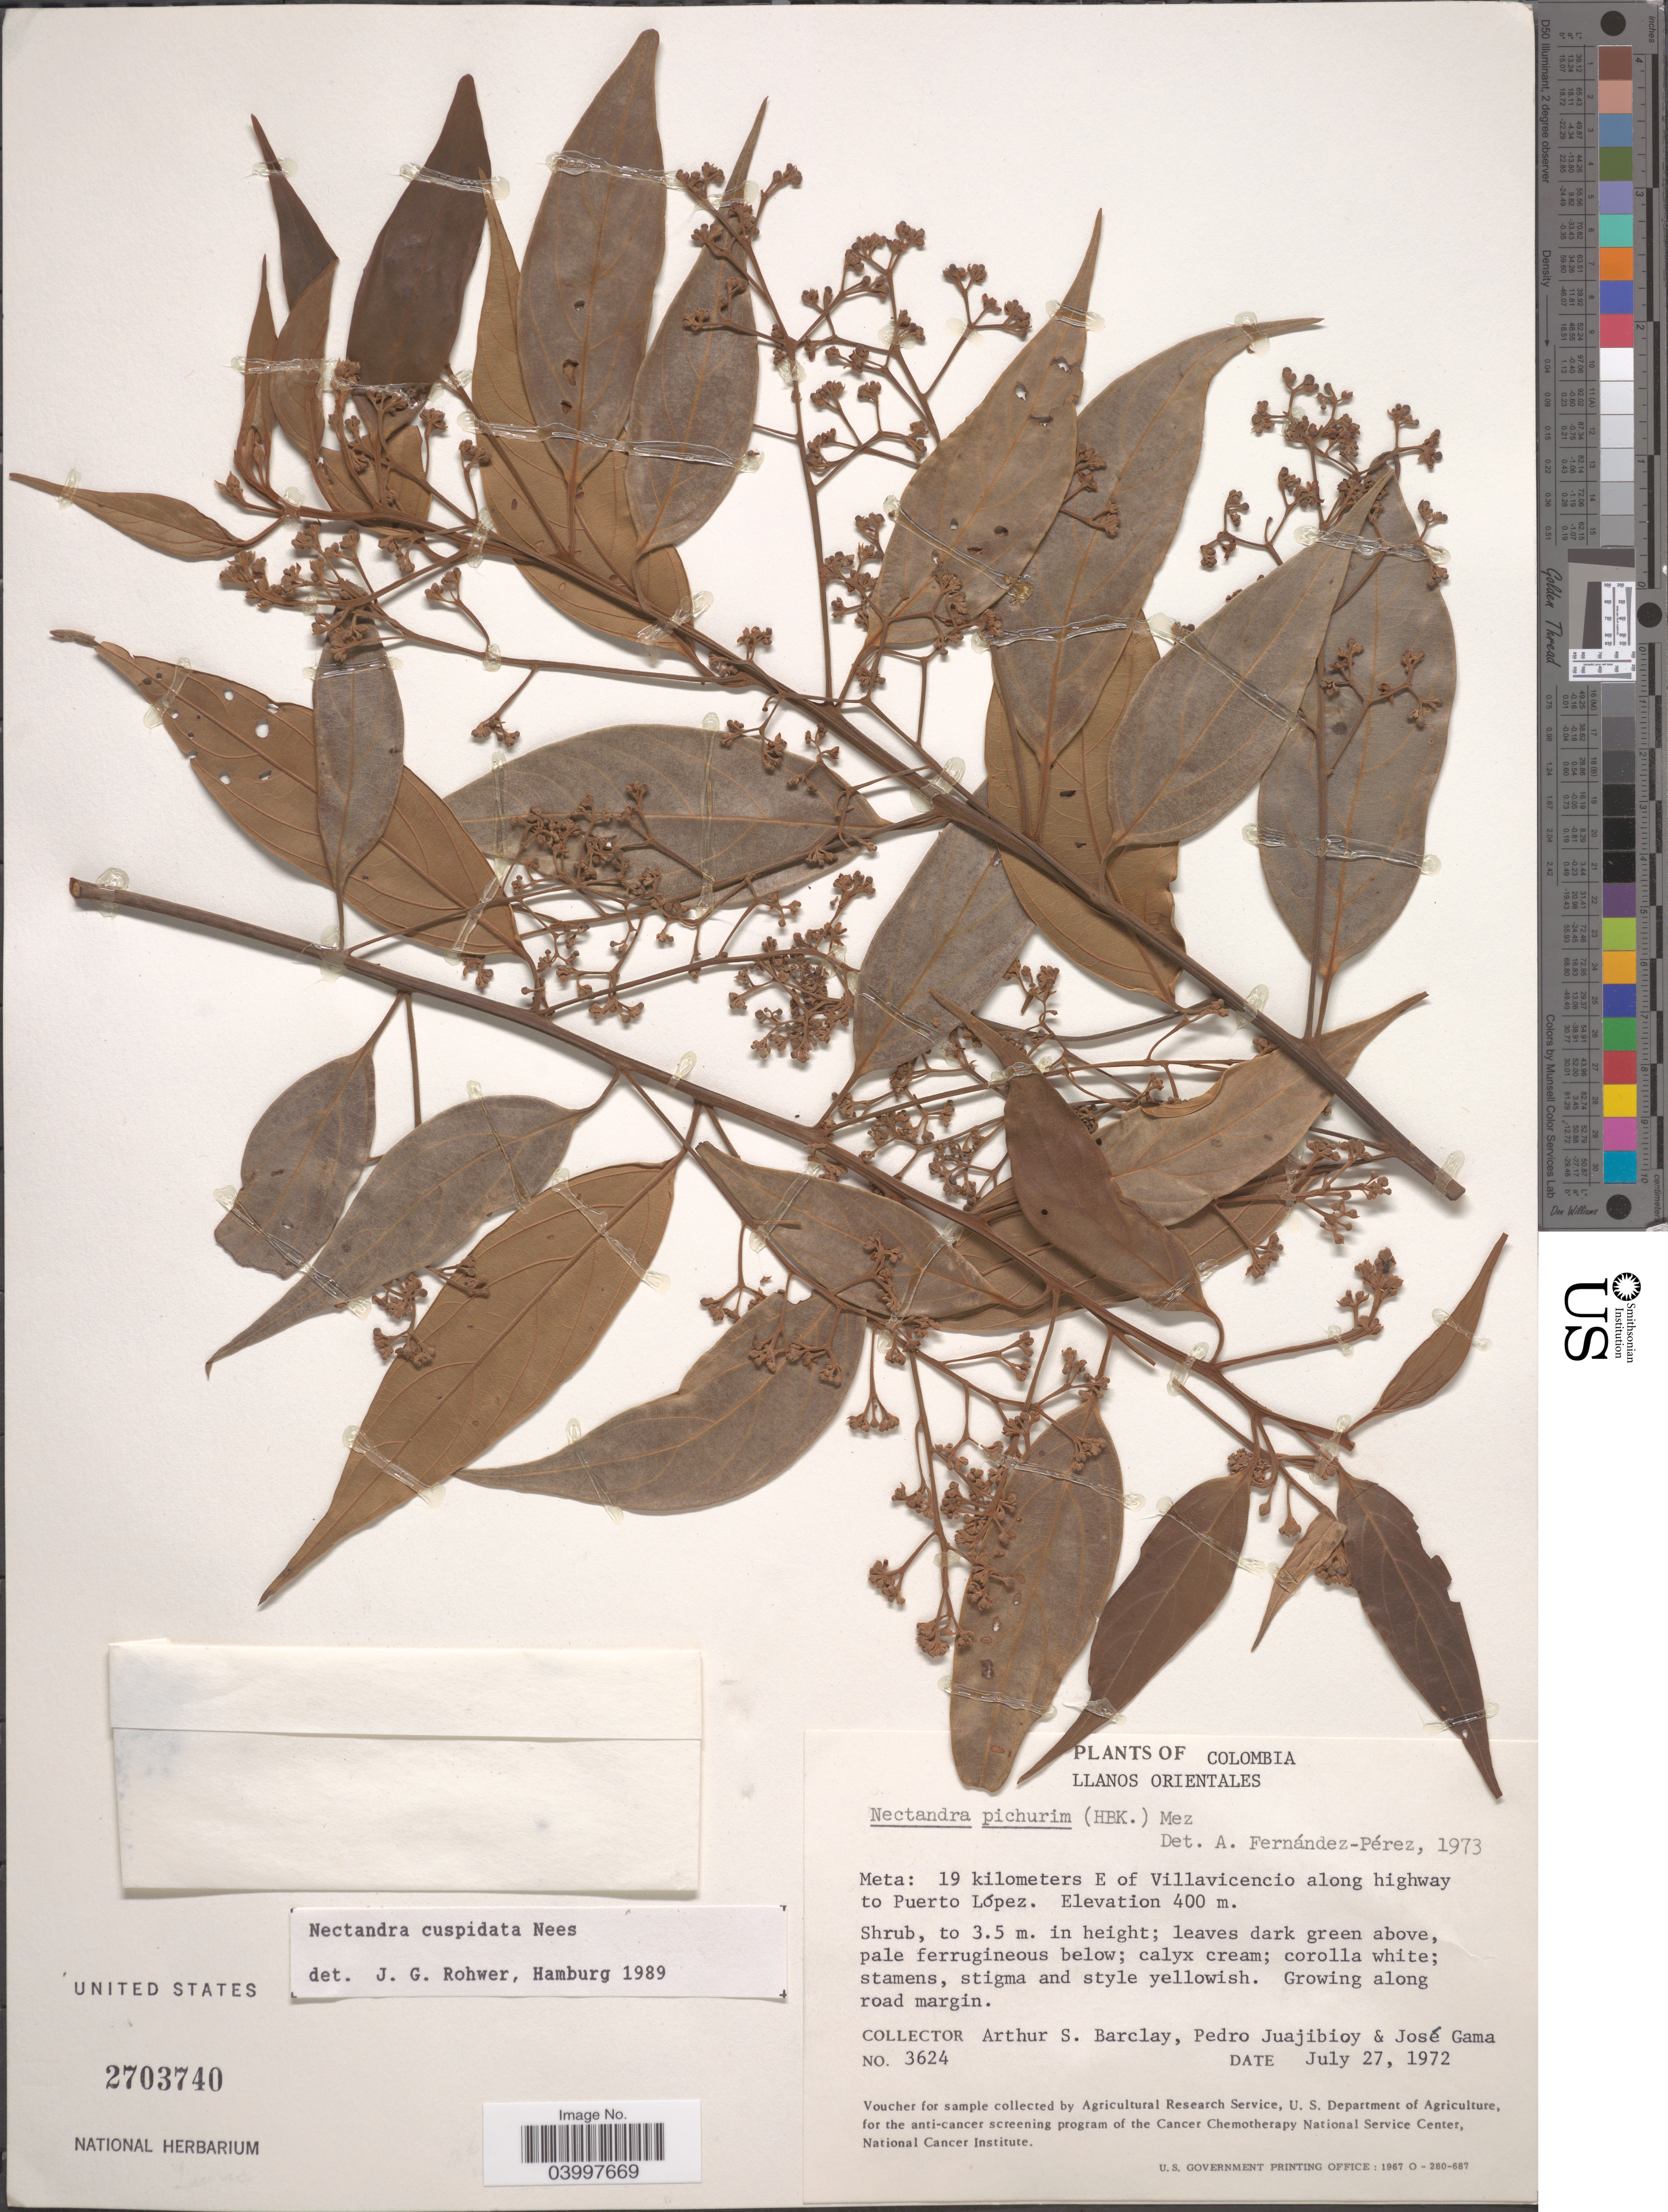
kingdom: Plantae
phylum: Tracheophyta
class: Magnoliopsida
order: Laurales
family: Lauraceae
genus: Nectandra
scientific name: Nectandra cuspidata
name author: Nees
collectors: A. S. Barclay, P. Juajibioy & J. Gama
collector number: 3624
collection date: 1972-07-27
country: Colombia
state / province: Meta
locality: Llanos Orientales. 19 kilometers E of Villavicencio along highway to Puerto López. Along road margin.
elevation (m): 400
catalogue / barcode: US 2703740